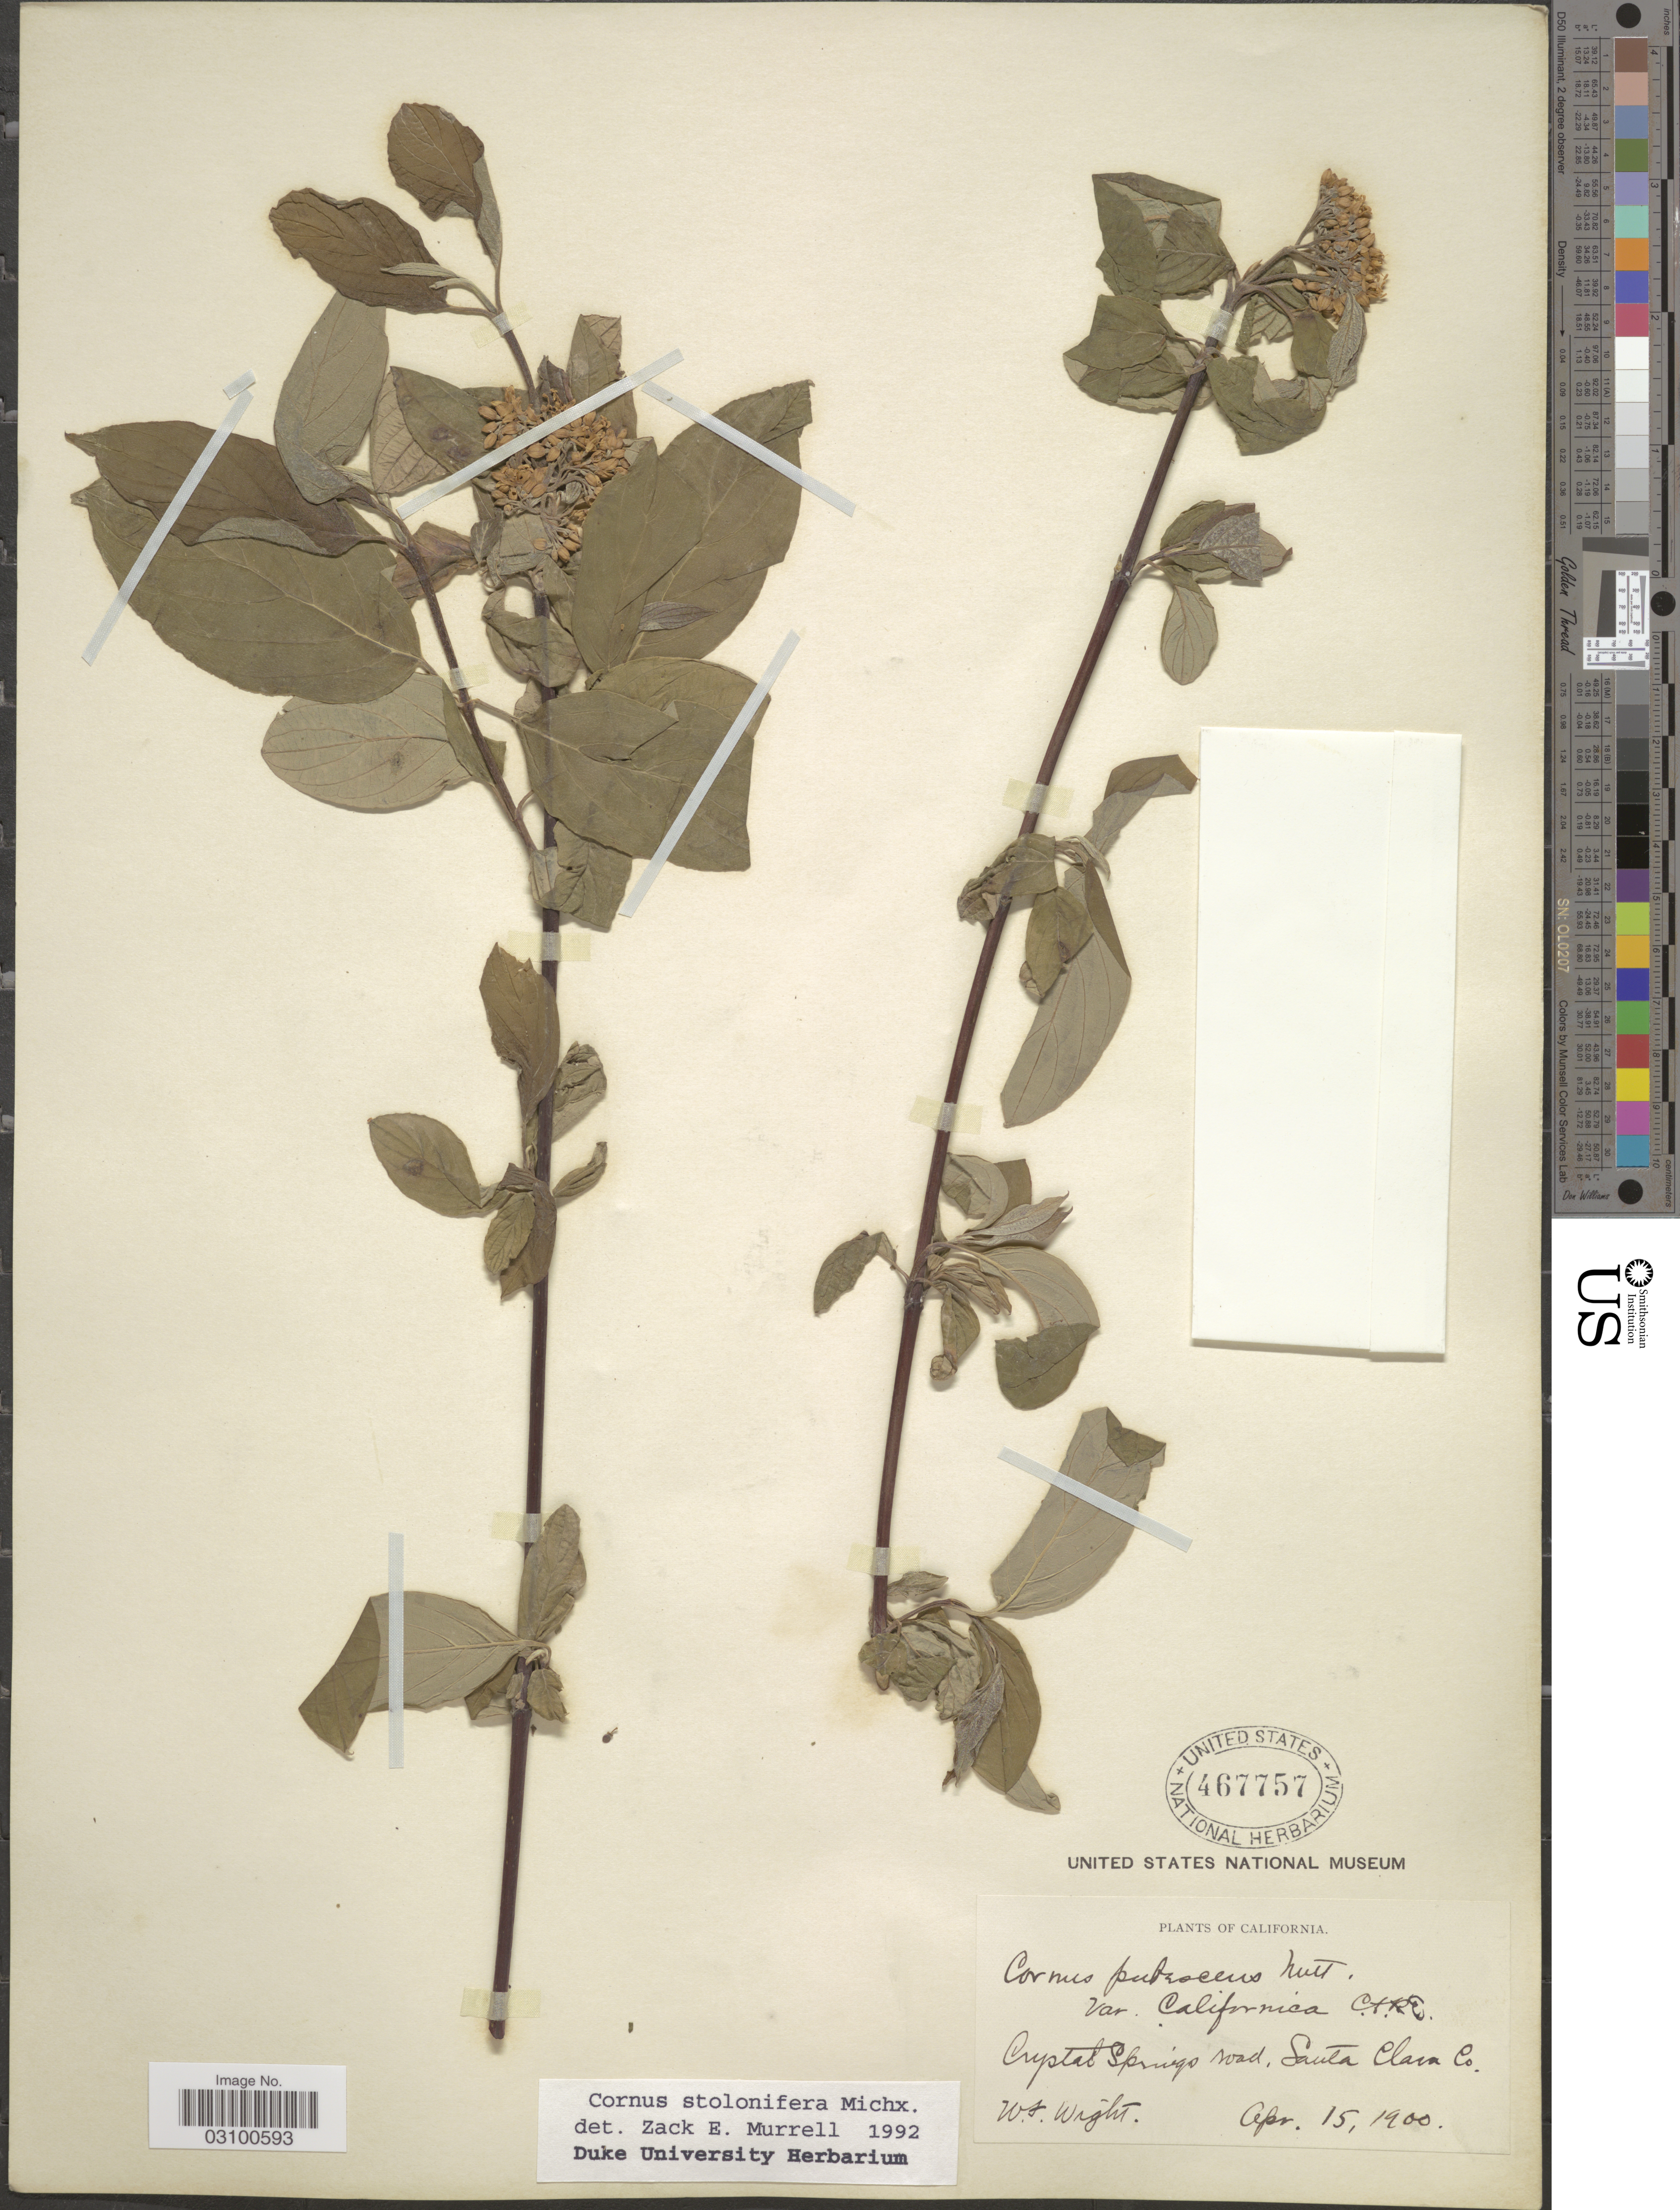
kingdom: Plantae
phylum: Tracheophyta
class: Magnoliopsida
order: Cornales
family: Cornaceae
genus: Cornus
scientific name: Cornus sericea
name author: L.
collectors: W. Wight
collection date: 1900-04-15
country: United States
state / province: California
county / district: Santa Clara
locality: Crystal Springs road, Santa Clara Co.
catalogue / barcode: US 467757